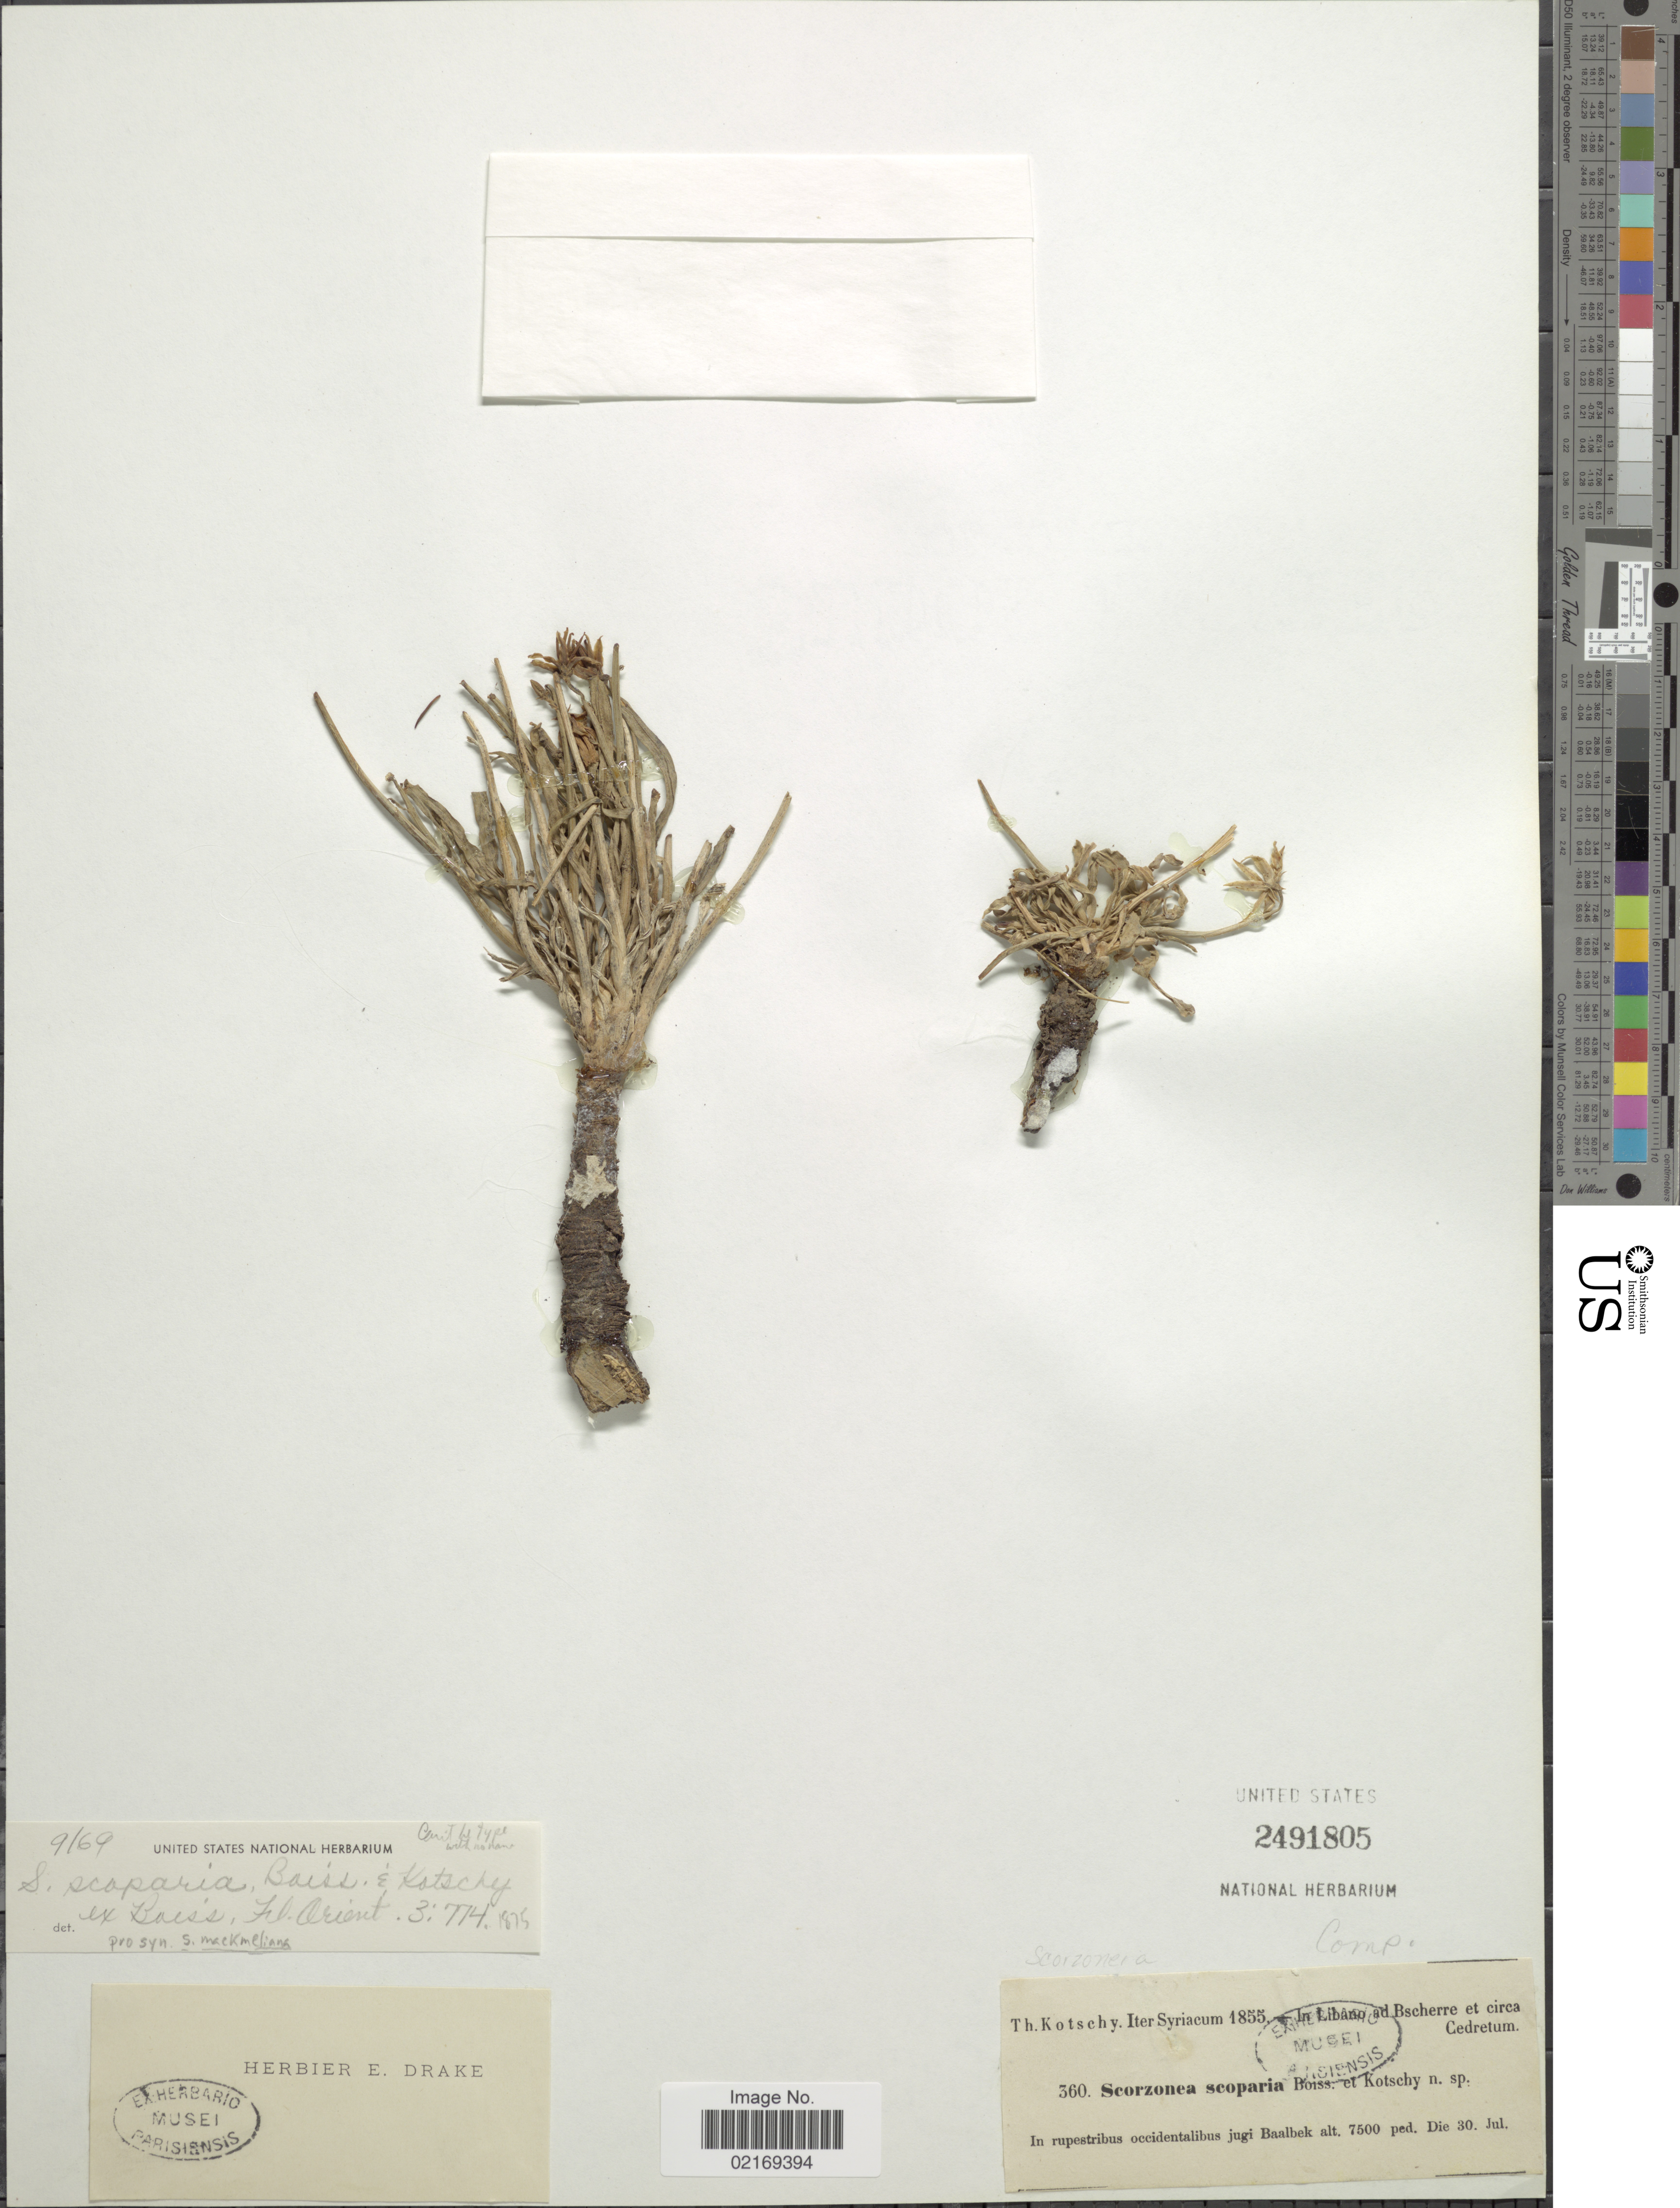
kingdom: Plantae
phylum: Tracheophyta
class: Magnoliopsida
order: Asterales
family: Asteraceae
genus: Scorzonera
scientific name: Scorzonera mackmeliana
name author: Boiss.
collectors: K. G. Kotschy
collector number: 360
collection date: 1885-07-30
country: Syria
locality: Iter Syriacum, in rupestribus occidentalibus jugi Baalbek, in Libano ad Bscherre et circa Cedretum.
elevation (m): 2286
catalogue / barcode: US 2491805